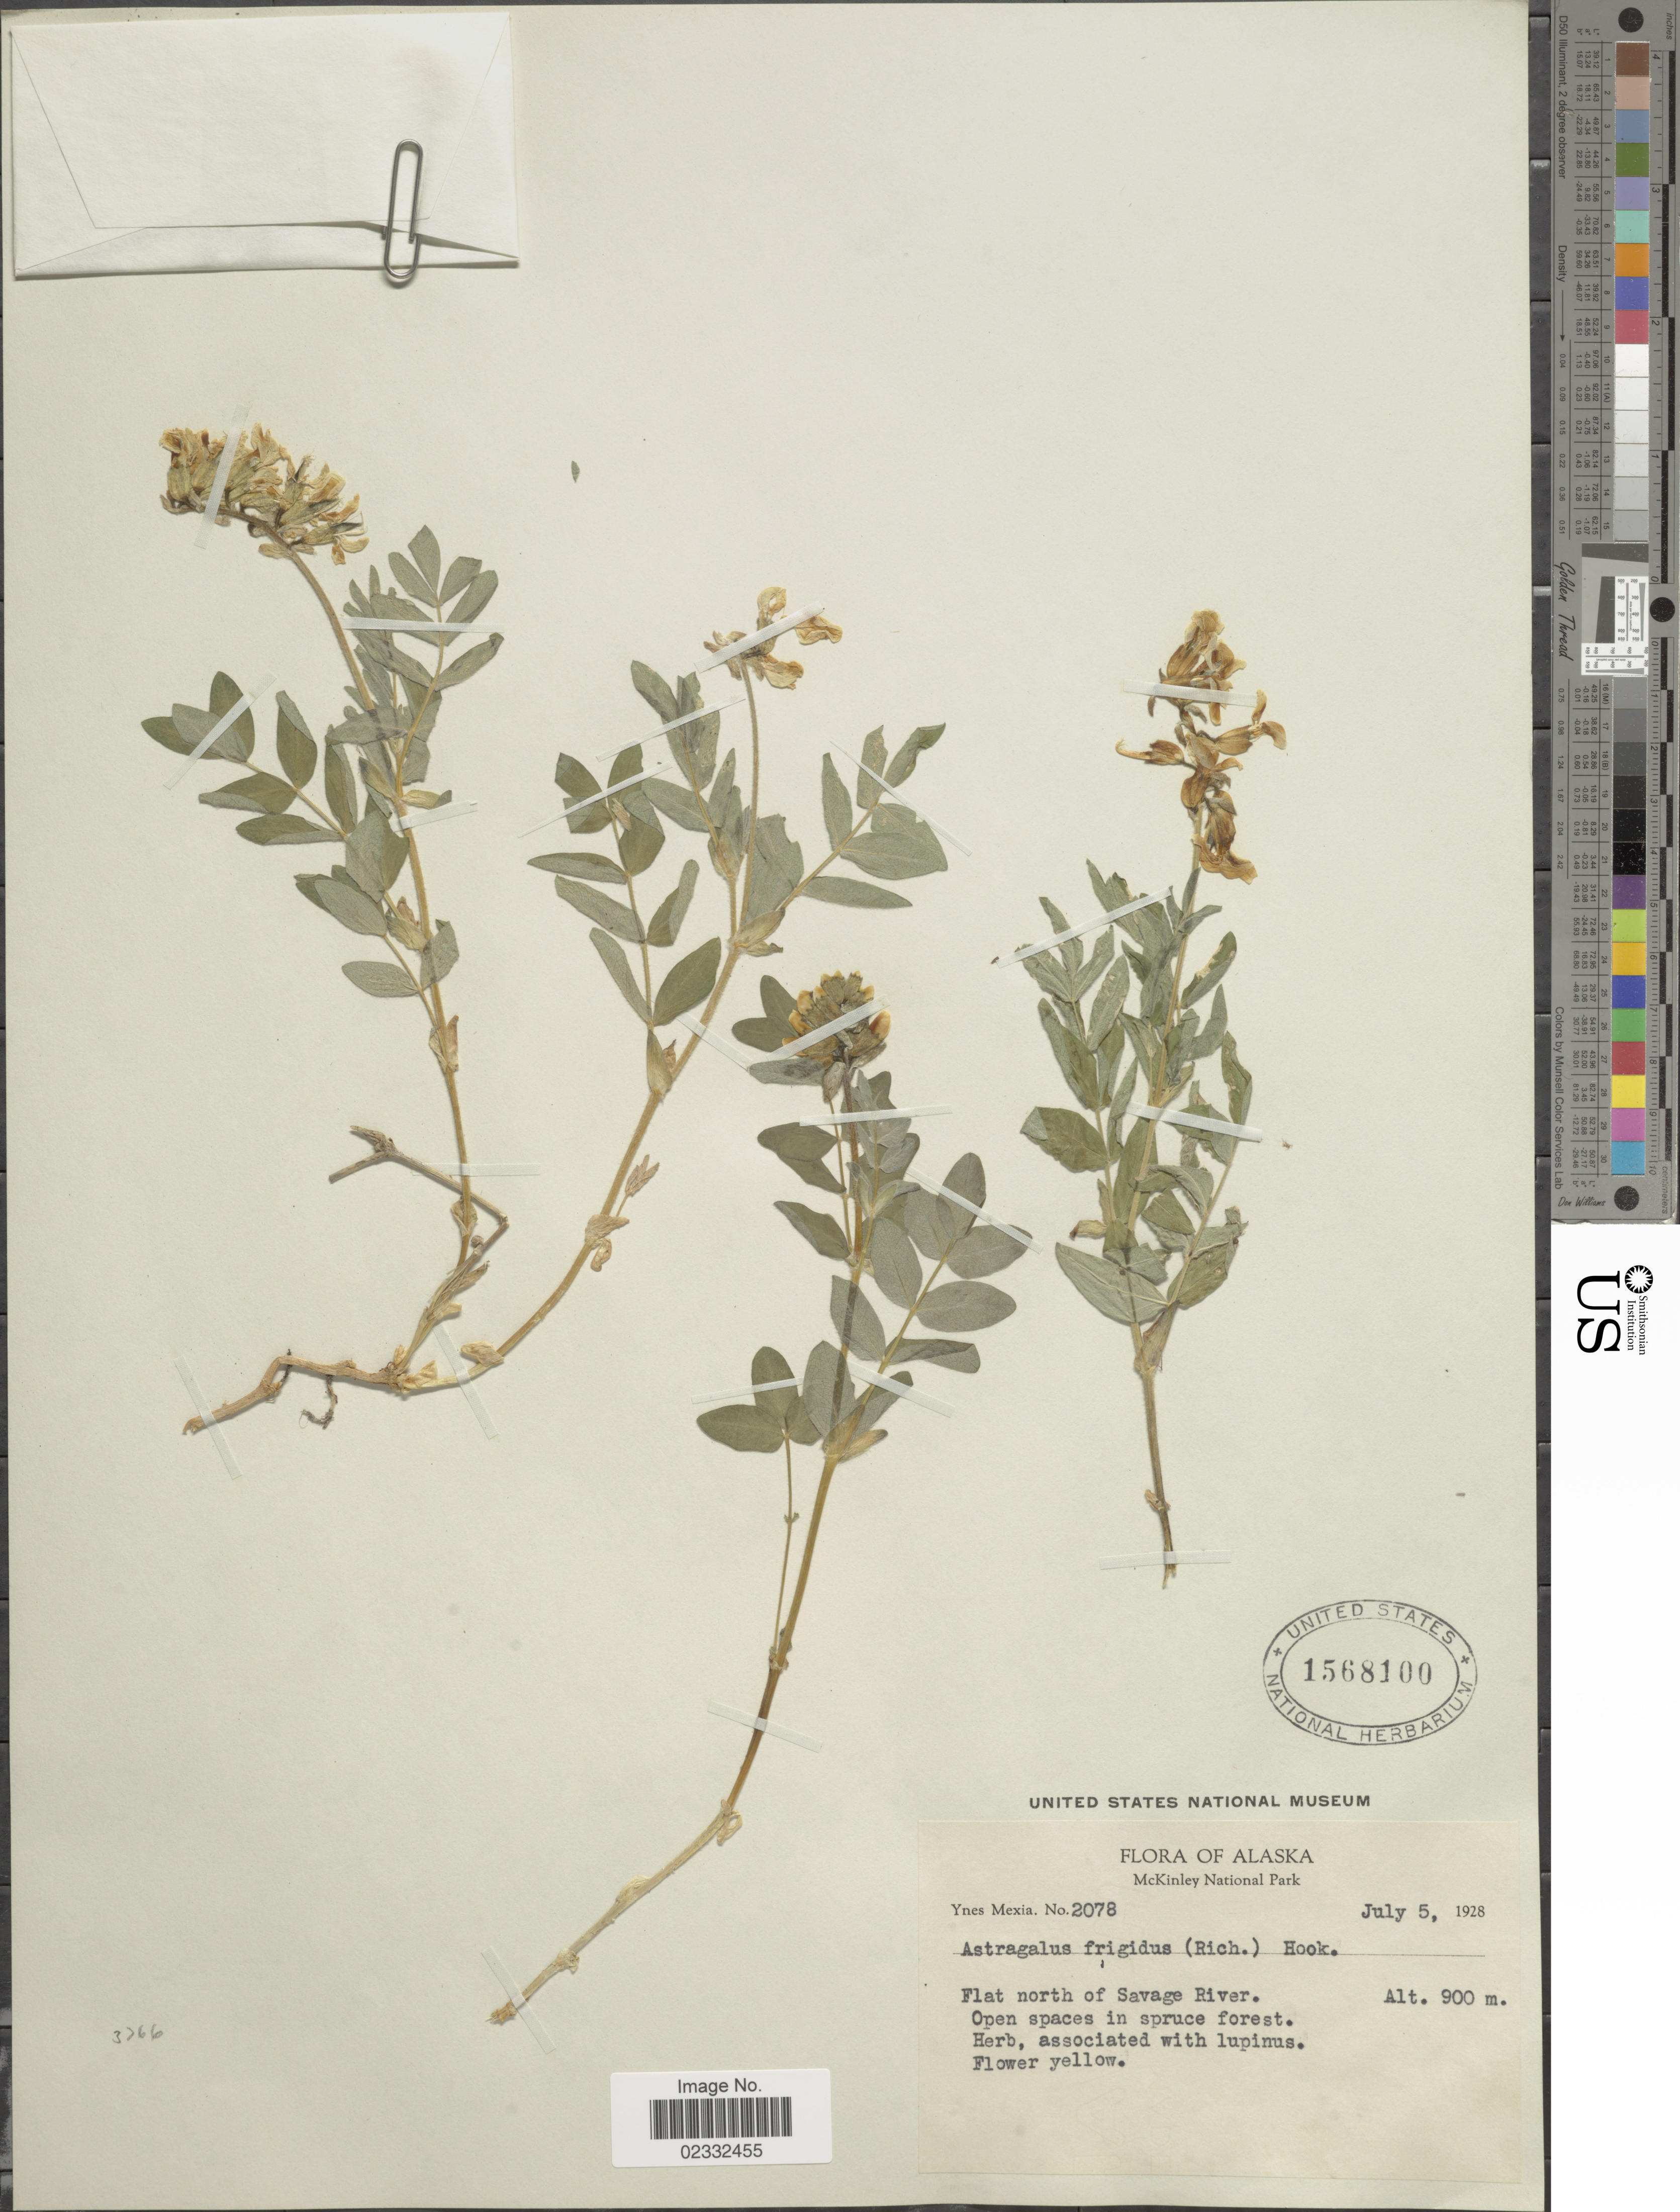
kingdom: Plantae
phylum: Tracheophyta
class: Magnoliopsida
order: Fabales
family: Fabaceae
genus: Astragalus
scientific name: Astragalus littoralis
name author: (Hook.) Coville & Standl. ex Mertie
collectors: Y. Mexia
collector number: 2078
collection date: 1928-07-05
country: United States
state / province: Alaska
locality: Alaska, McKinley National Park, Flat north of Savage River.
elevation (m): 900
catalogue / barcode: US 1568100